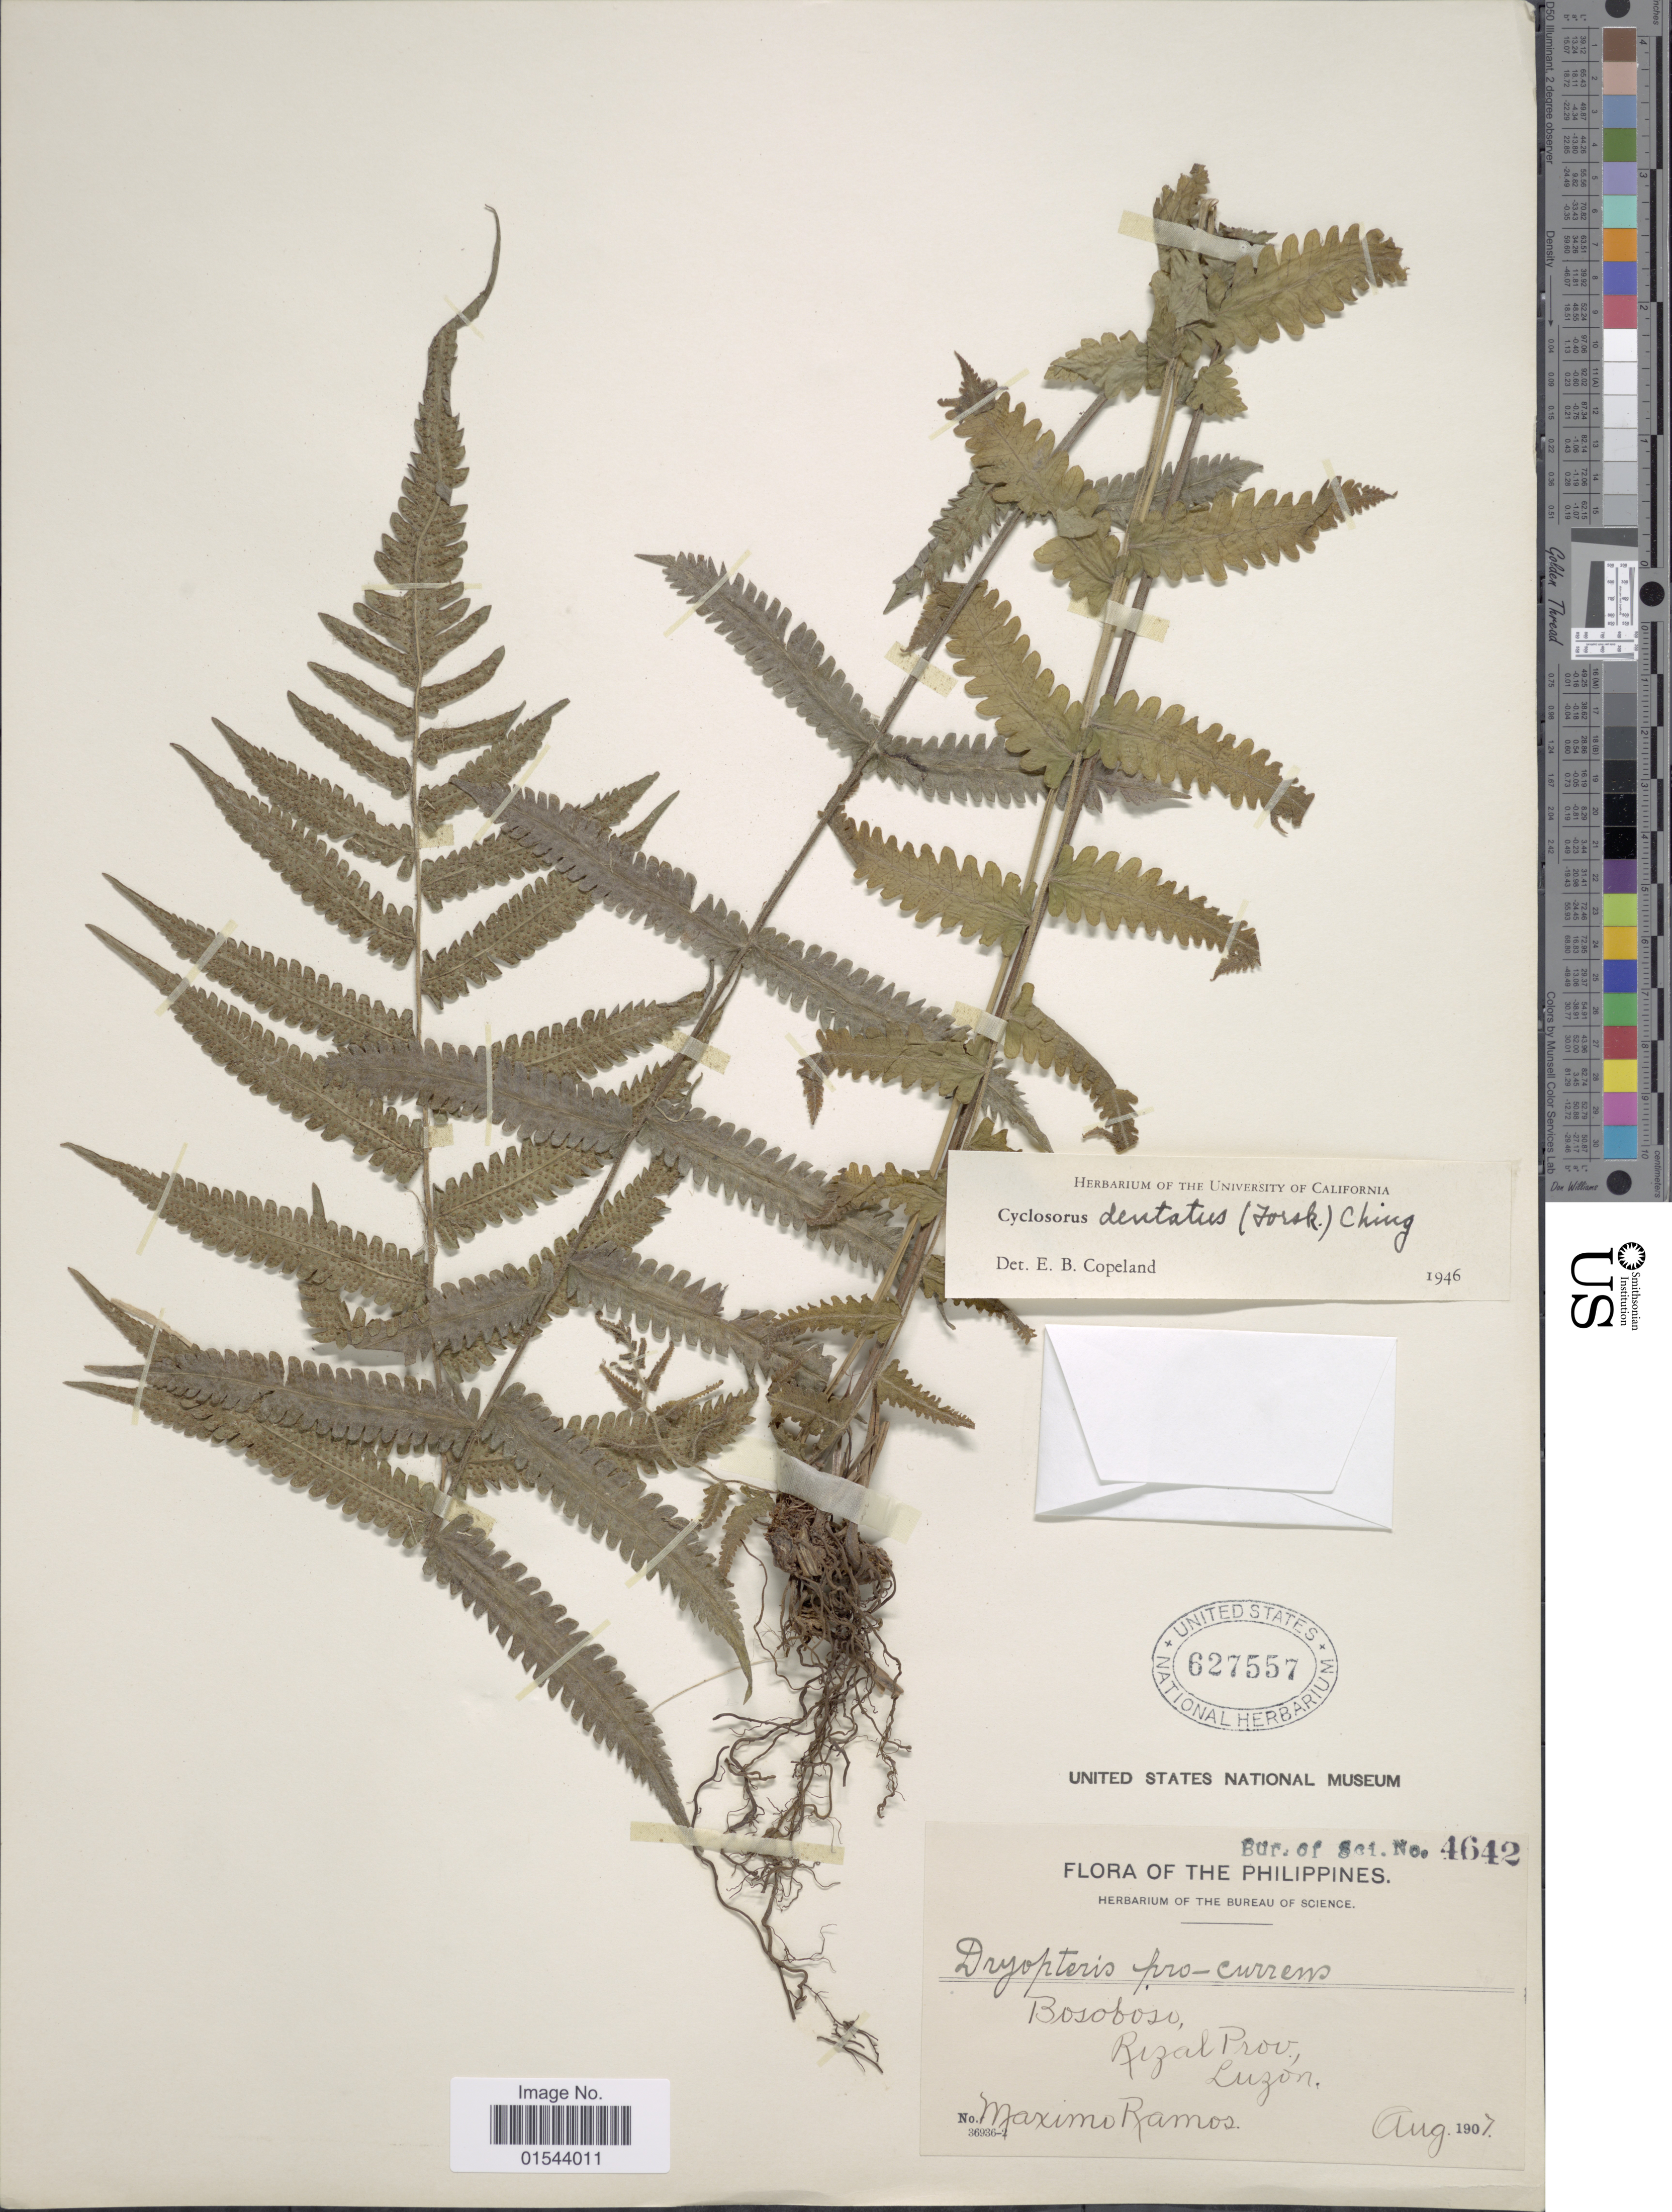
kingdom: Plantae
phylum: Tracheophyta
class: Polypodiopsida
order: Polypodiales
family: Thelypteridaceae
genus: Christella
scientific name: Christella dentata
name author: (Forssk.) Brownsey & Jermy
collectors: M. Ramos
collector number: Bur. of. Sci. 4642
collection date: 1907-08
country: Philippines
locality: Bosoboso, Rizal Prov., Luzon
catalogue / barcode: US 627557